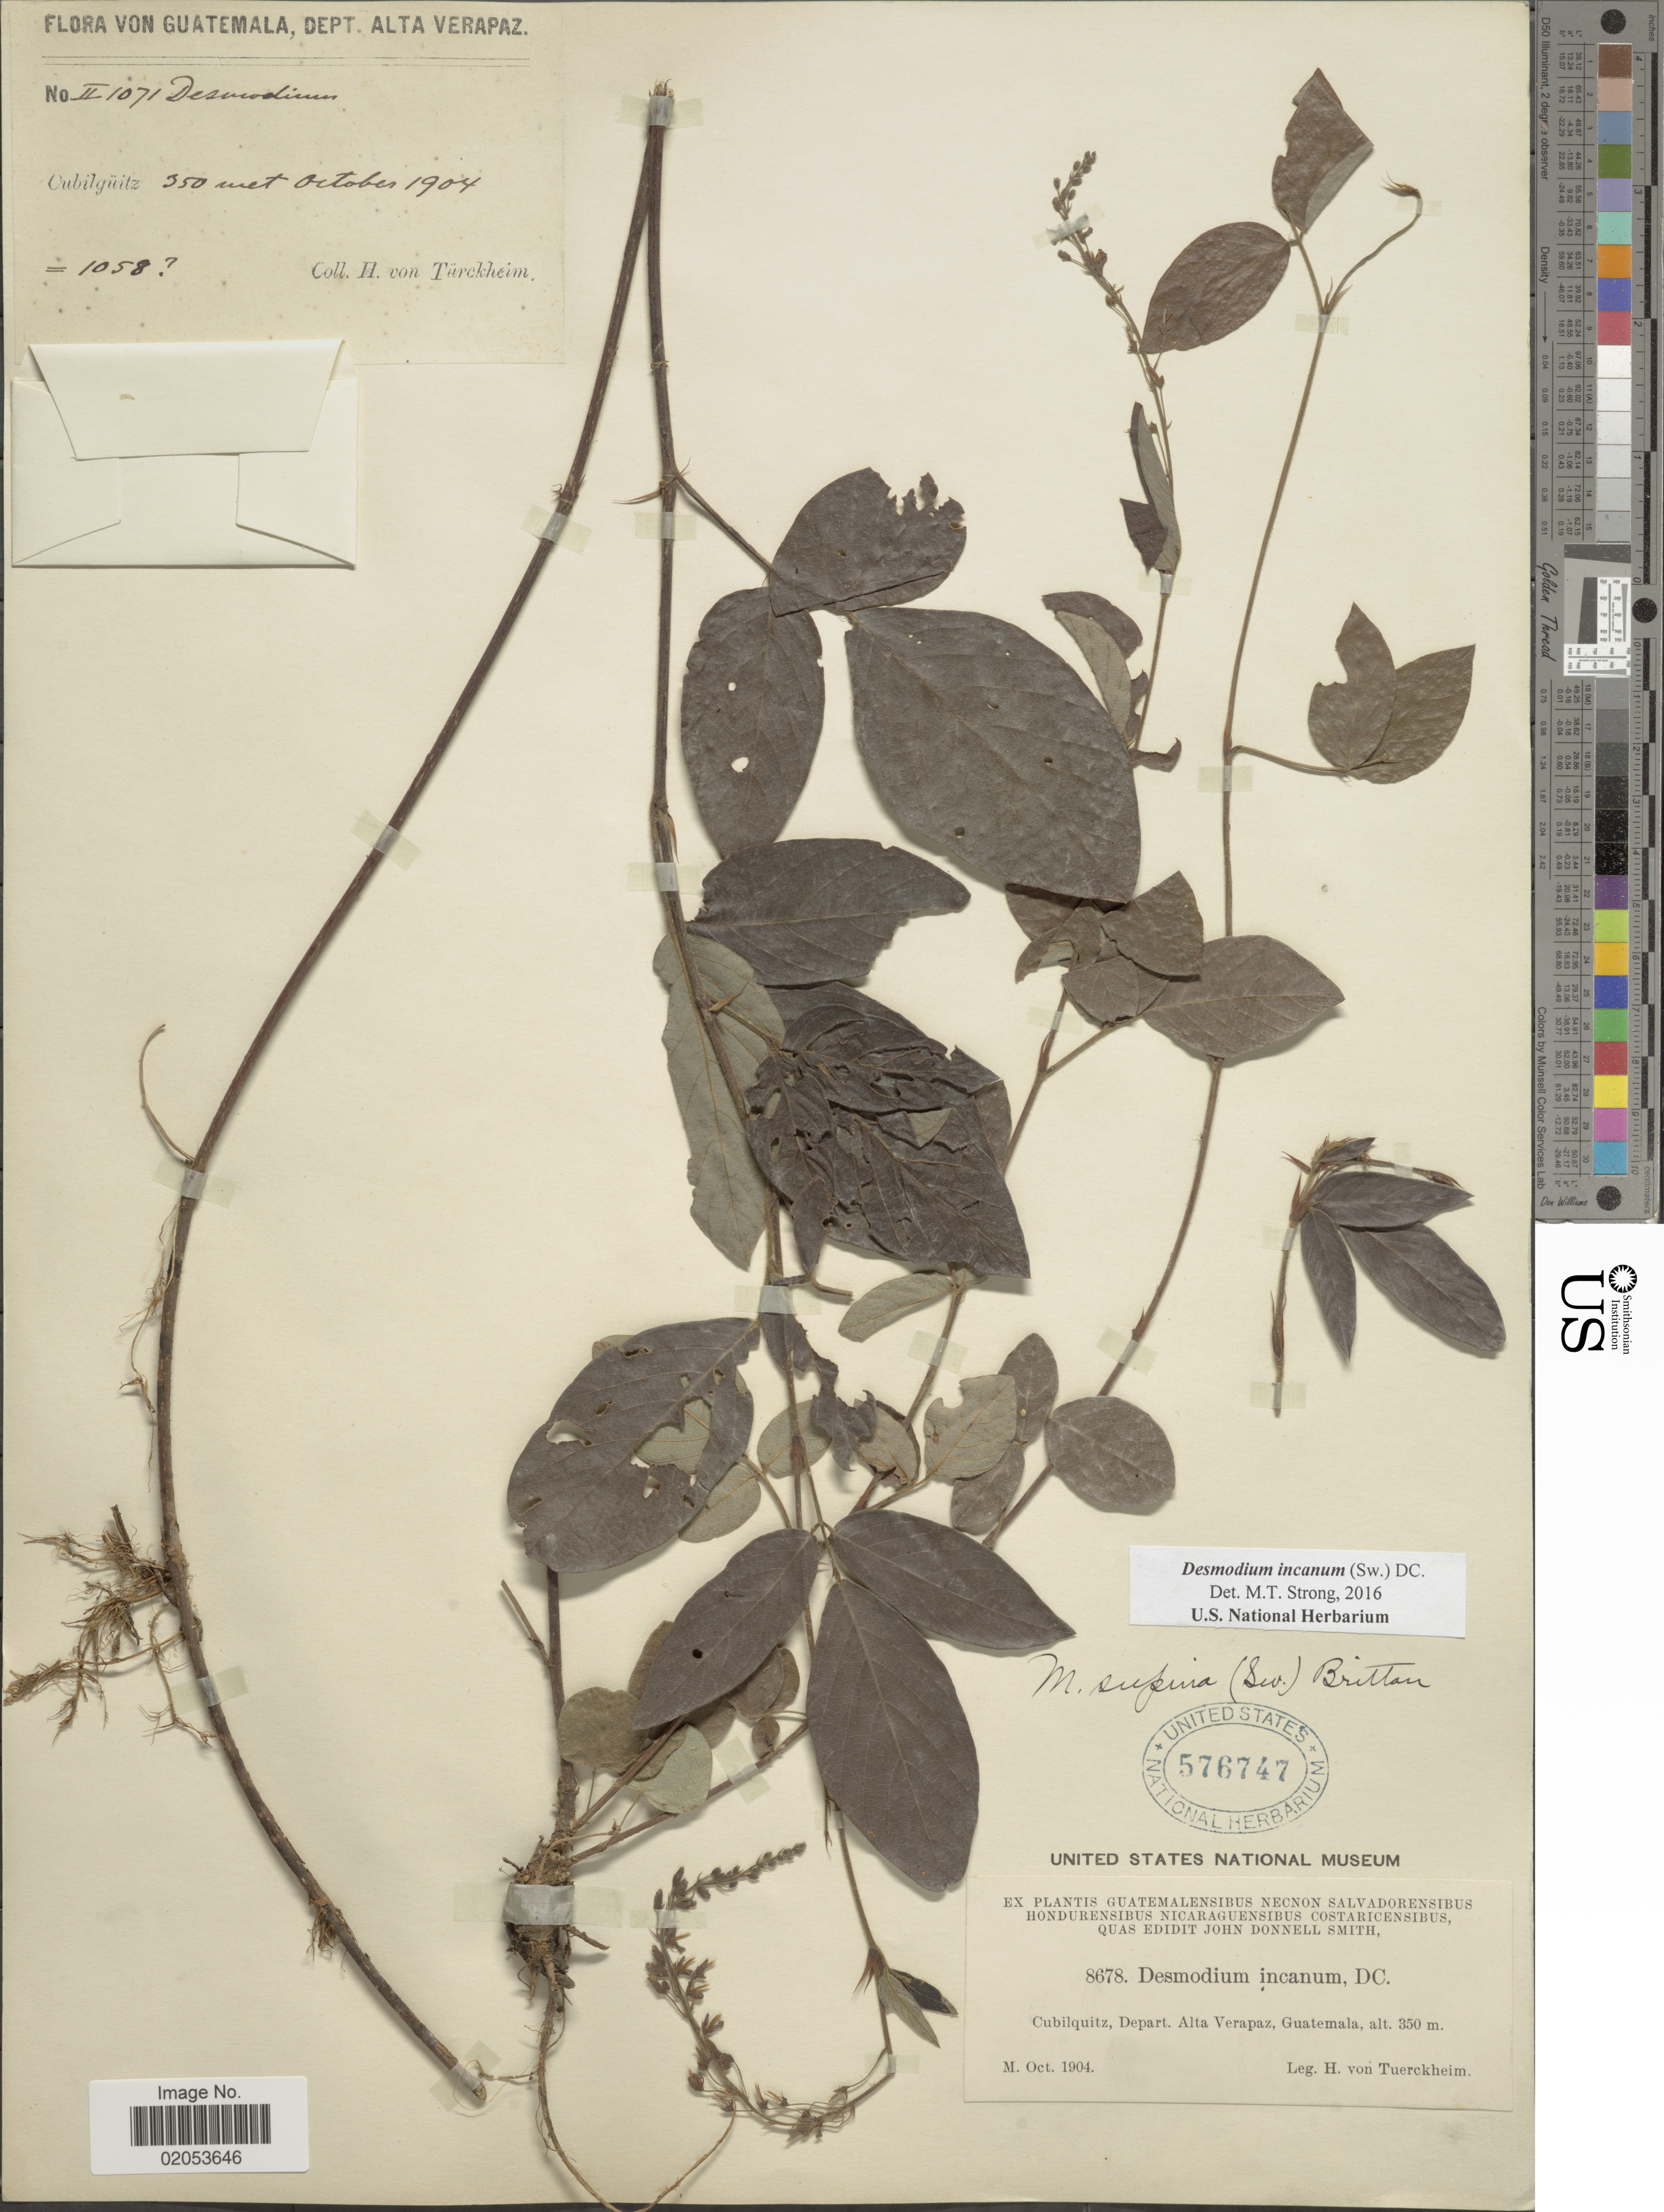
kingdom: Plantae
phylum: Tracheophyta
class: Magnoliopsida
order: Fabales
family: Fabaceae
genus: Desmodium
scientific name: Desmodium incanum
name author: (Sw.) DC.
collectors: H. von Türckheim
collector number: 8678/II 1071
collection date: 1904-10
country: Guatemala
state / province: Alta Verapaz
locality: Cubilquitz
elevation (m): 350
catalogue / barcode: US 576747